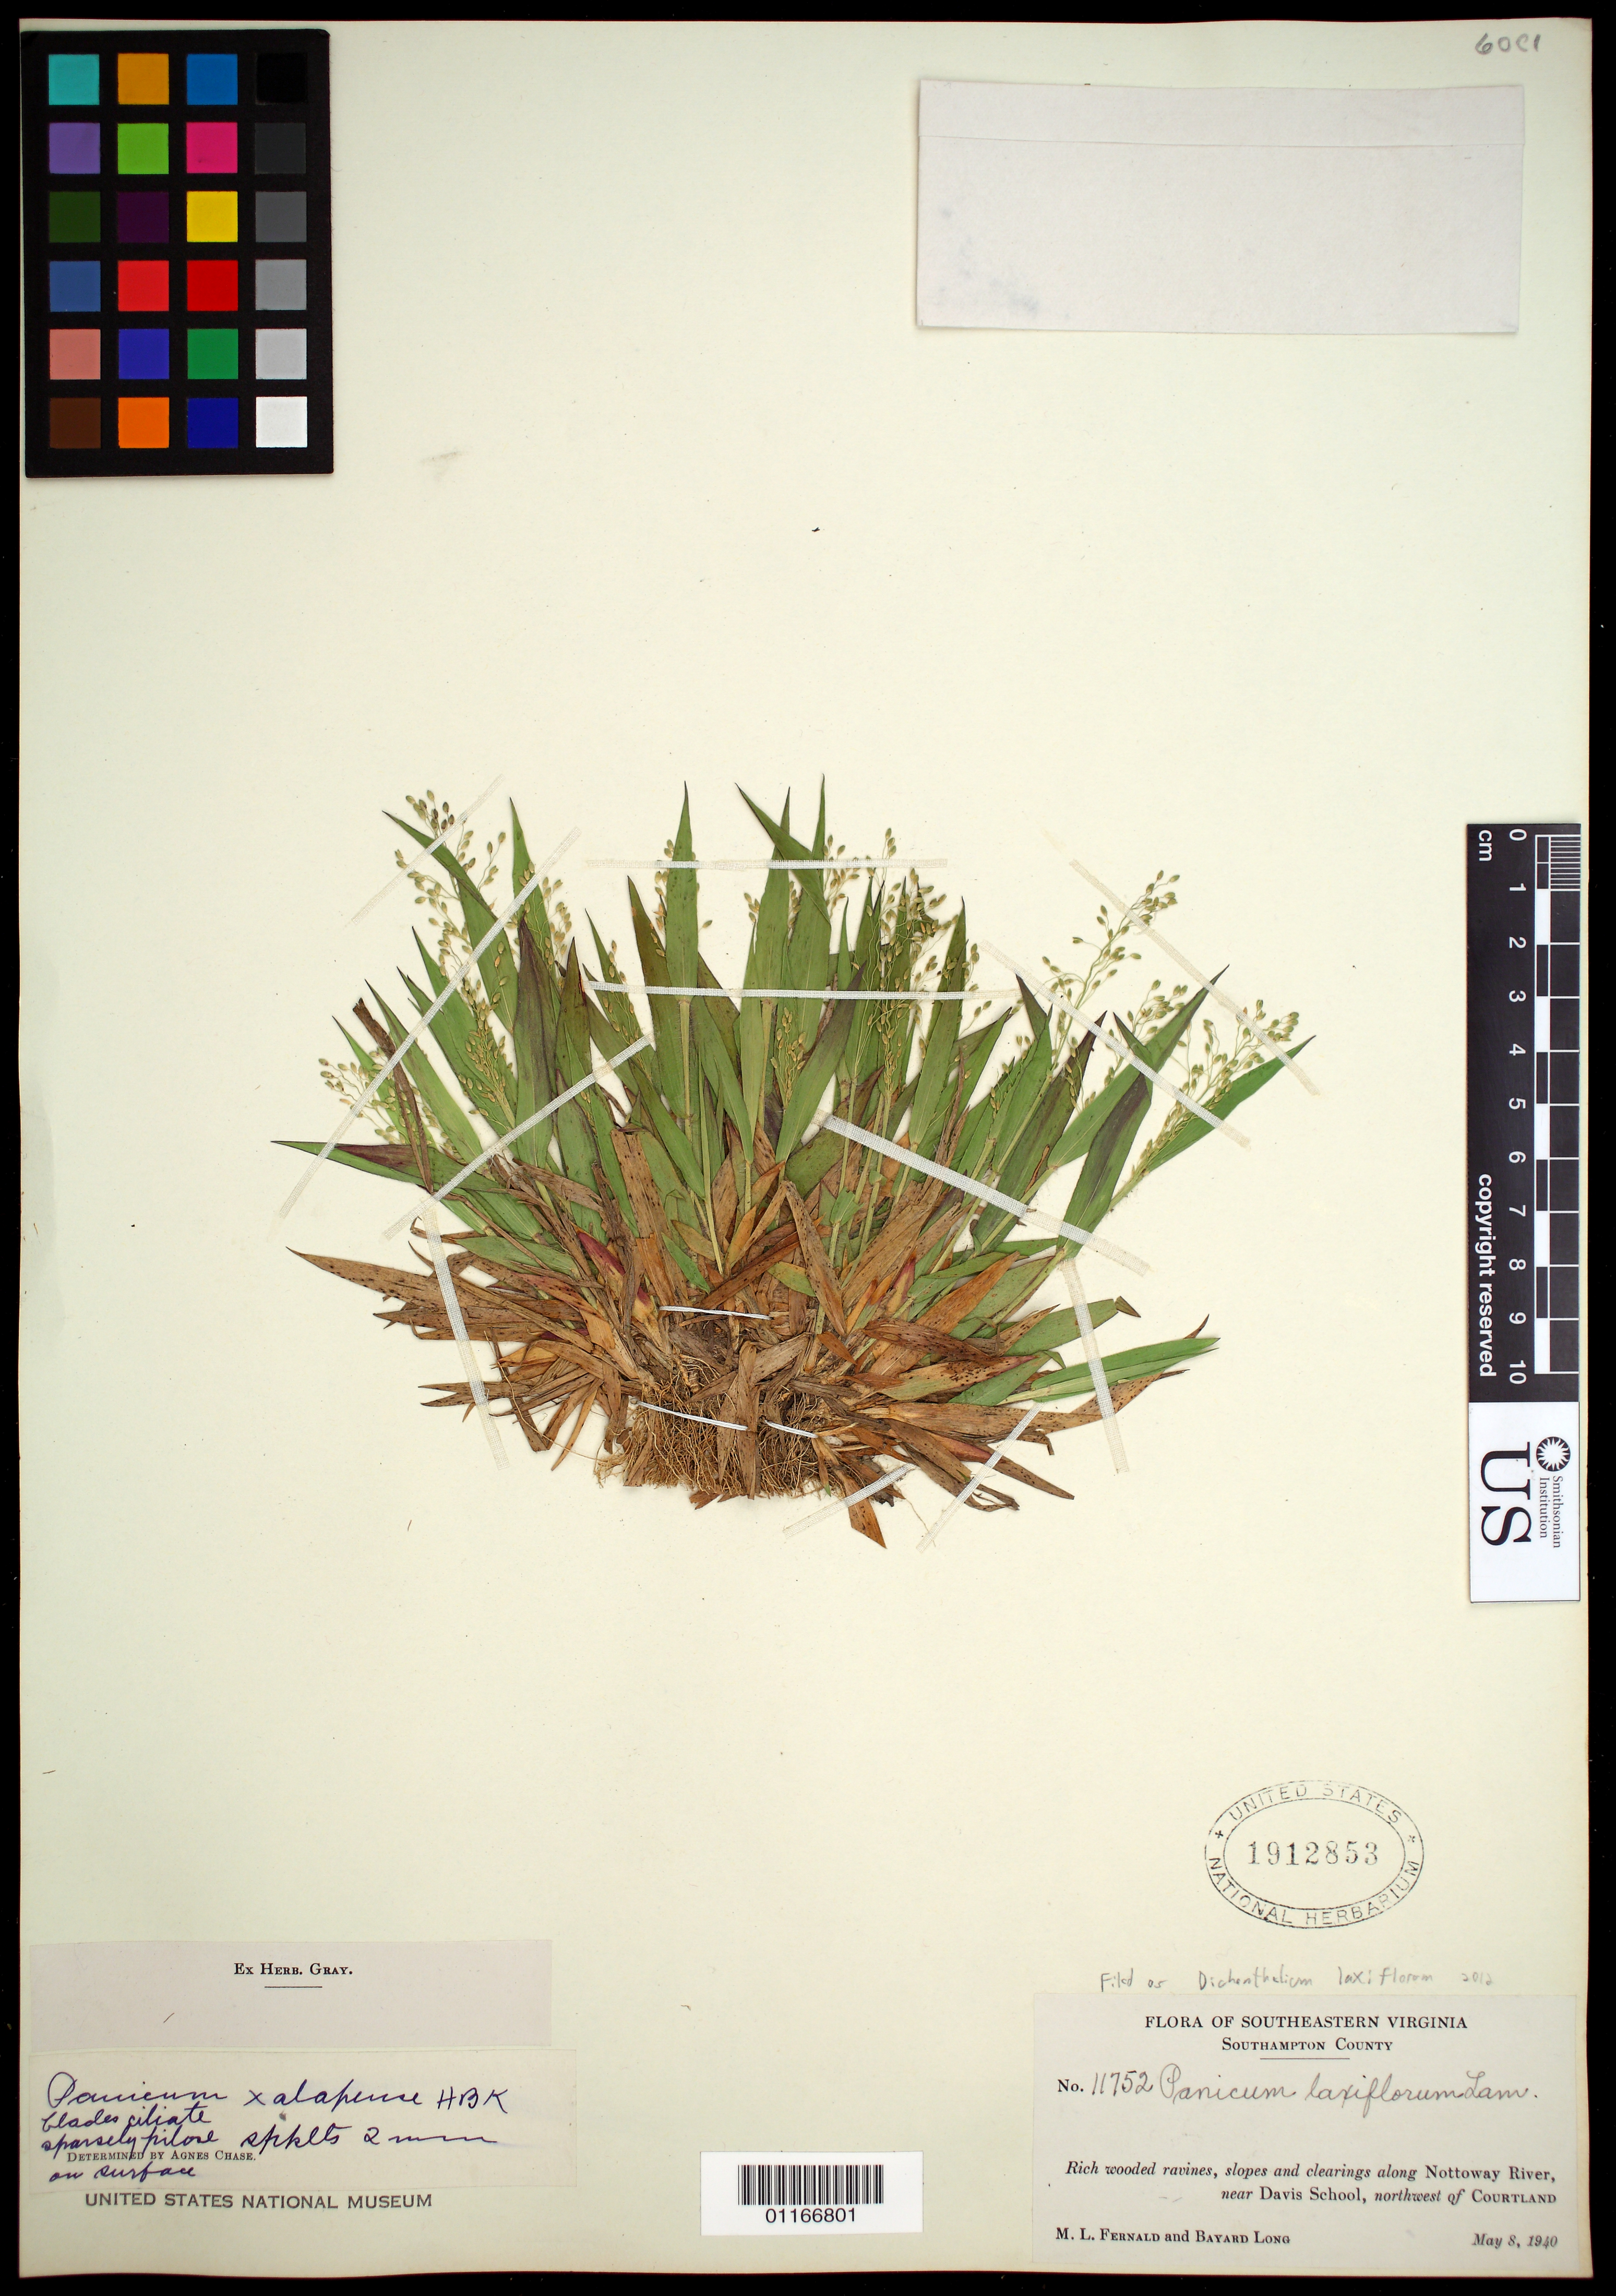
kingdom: Plantae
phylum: Tracheophyta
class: Liliopsida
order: Poales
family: Poaceae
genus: Dichanthelium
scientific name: Dichanthelium laxiflorum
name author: (Lam.) Gould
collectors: M. L. Fernald & B. H. Long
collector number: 11752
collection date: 1940-05-08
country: United States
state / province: Virginia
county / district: Southampton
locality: Slopes and clearings along Nottoway River, near Davis School, northwest of Courtland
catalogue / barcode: US 1912853